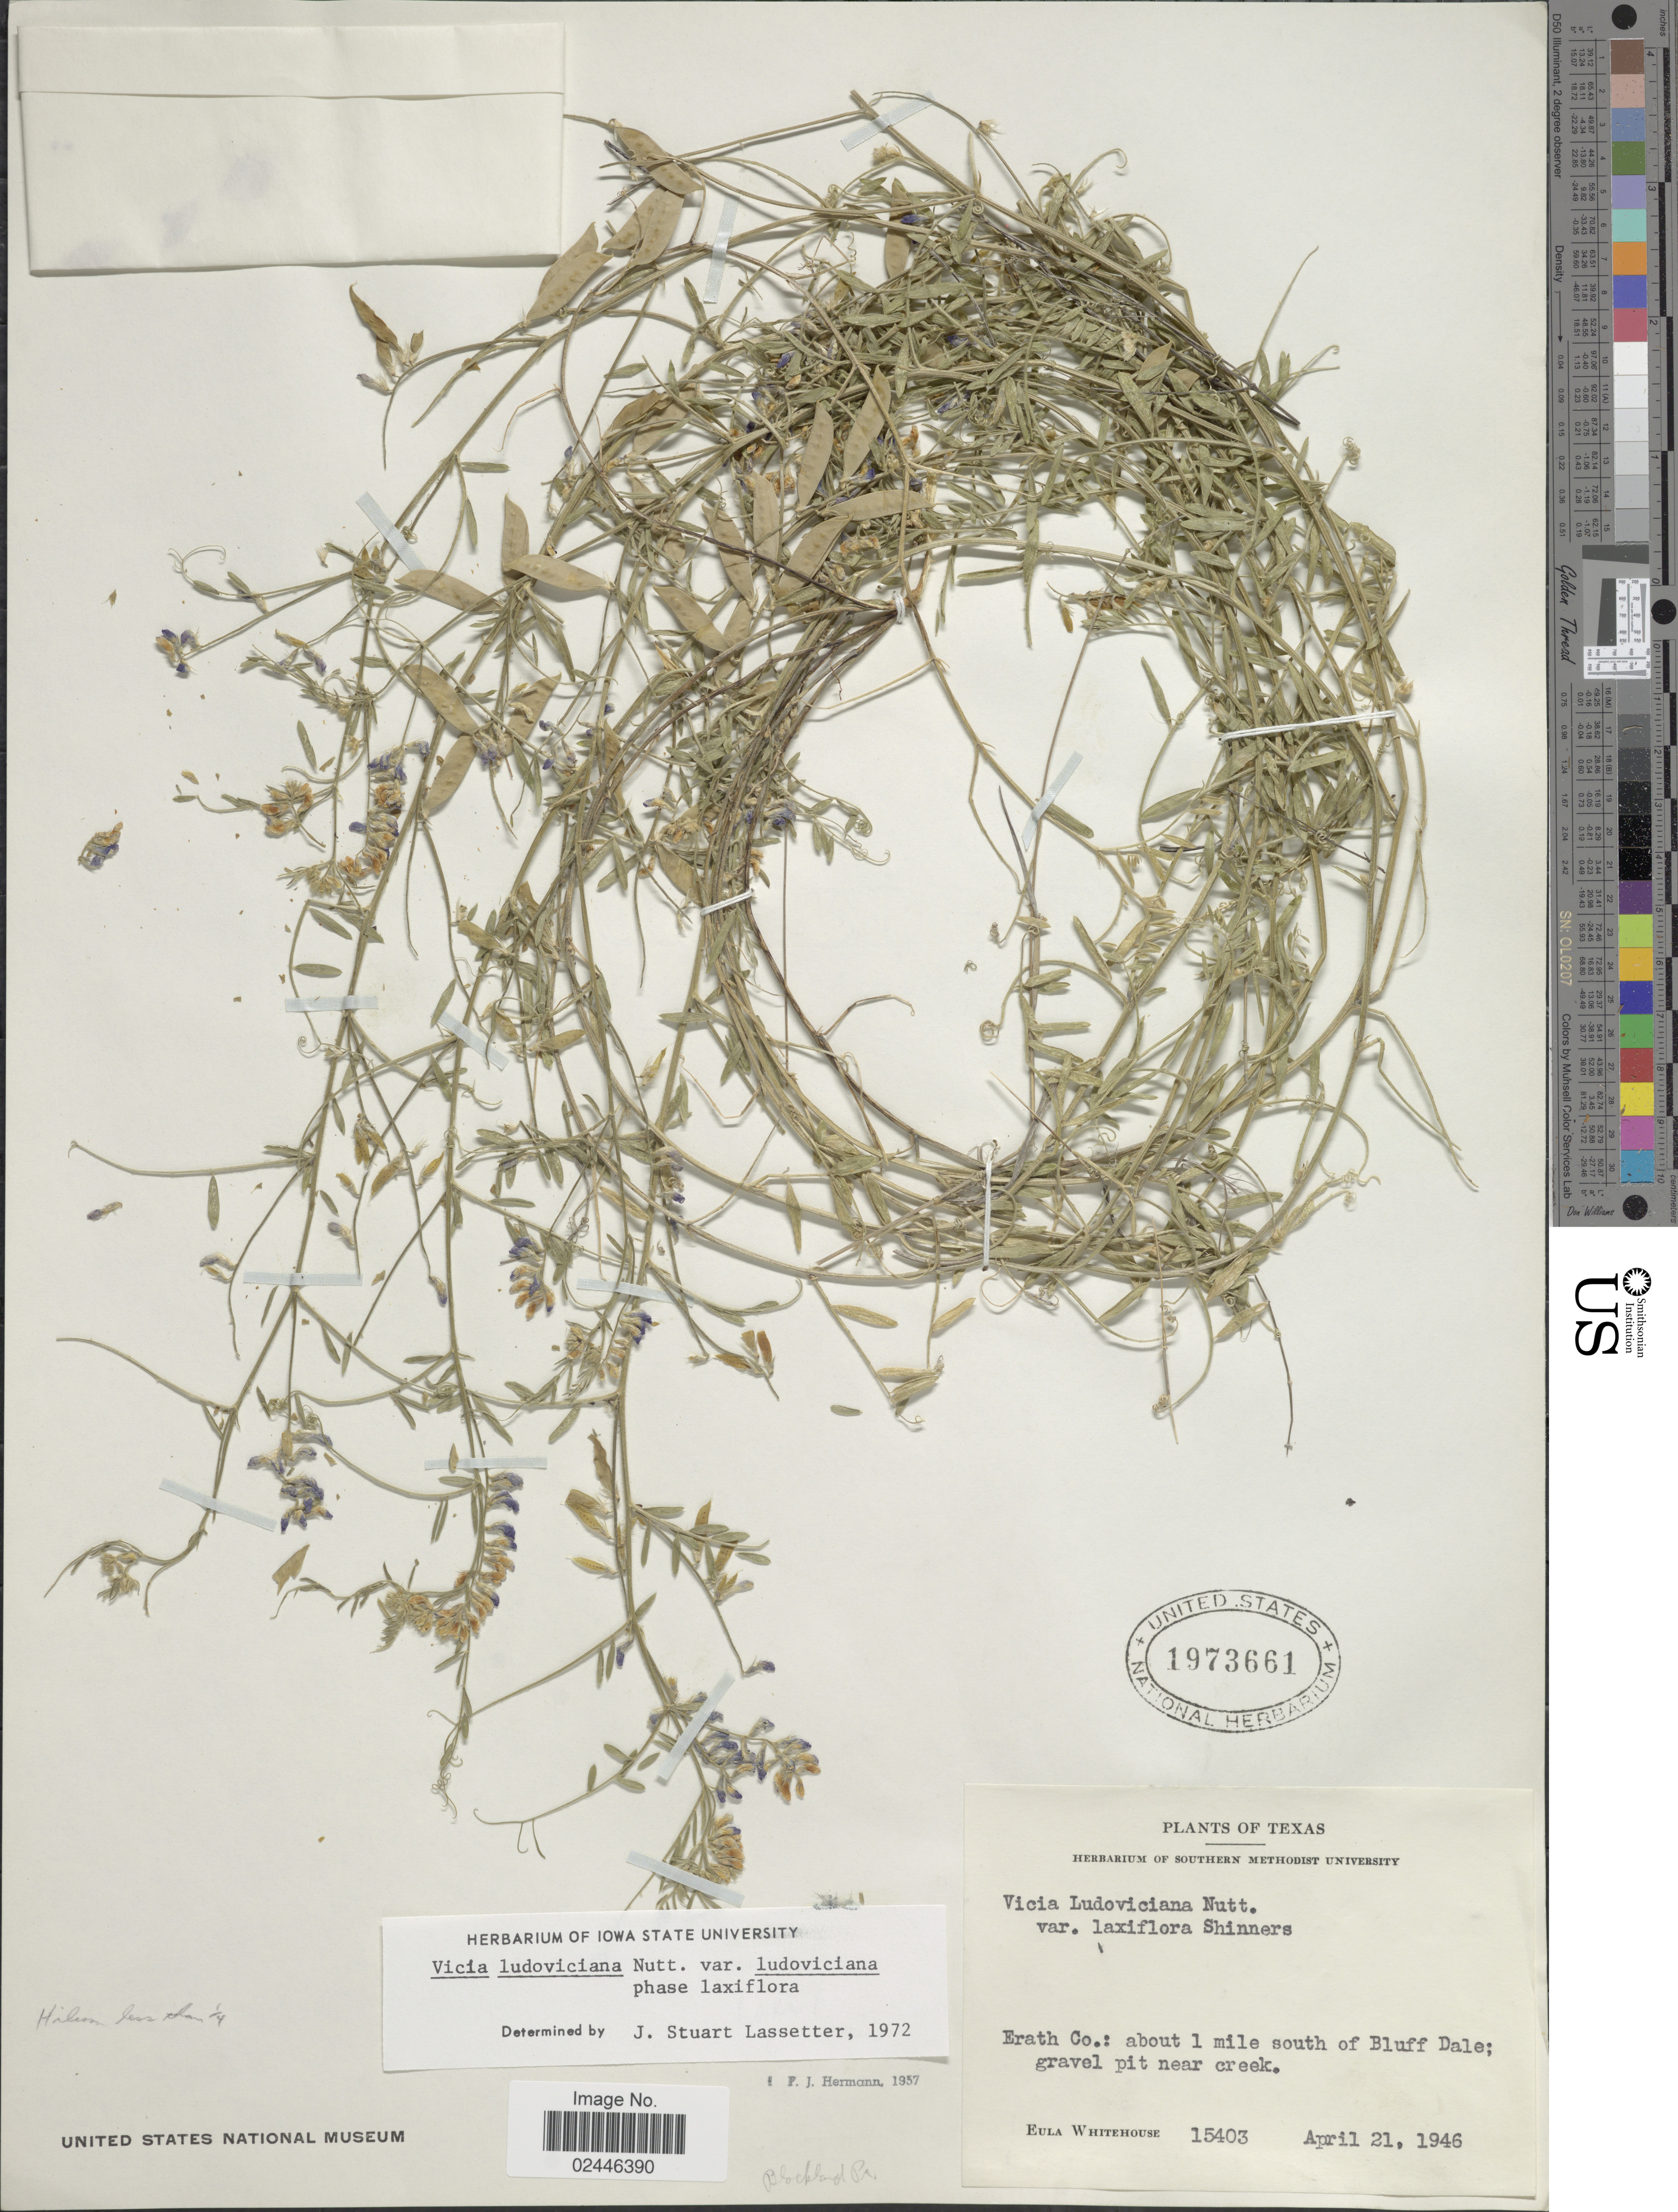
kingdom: Plantae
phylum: Tracheophyta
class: Magnoliopsida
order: Fabales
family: Fabaceae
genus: Vicia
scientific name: Vicia ludoviciana var. ludoviciana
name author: Nutt. ex Torr. & A. Gray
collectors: E. Whitehouse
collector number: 15403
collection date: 1946-04-21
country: United States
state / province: Texas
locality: Erath Co.: about 1 mile south of Bluff Dale; gravel pit near creek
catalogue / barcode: US 1973661